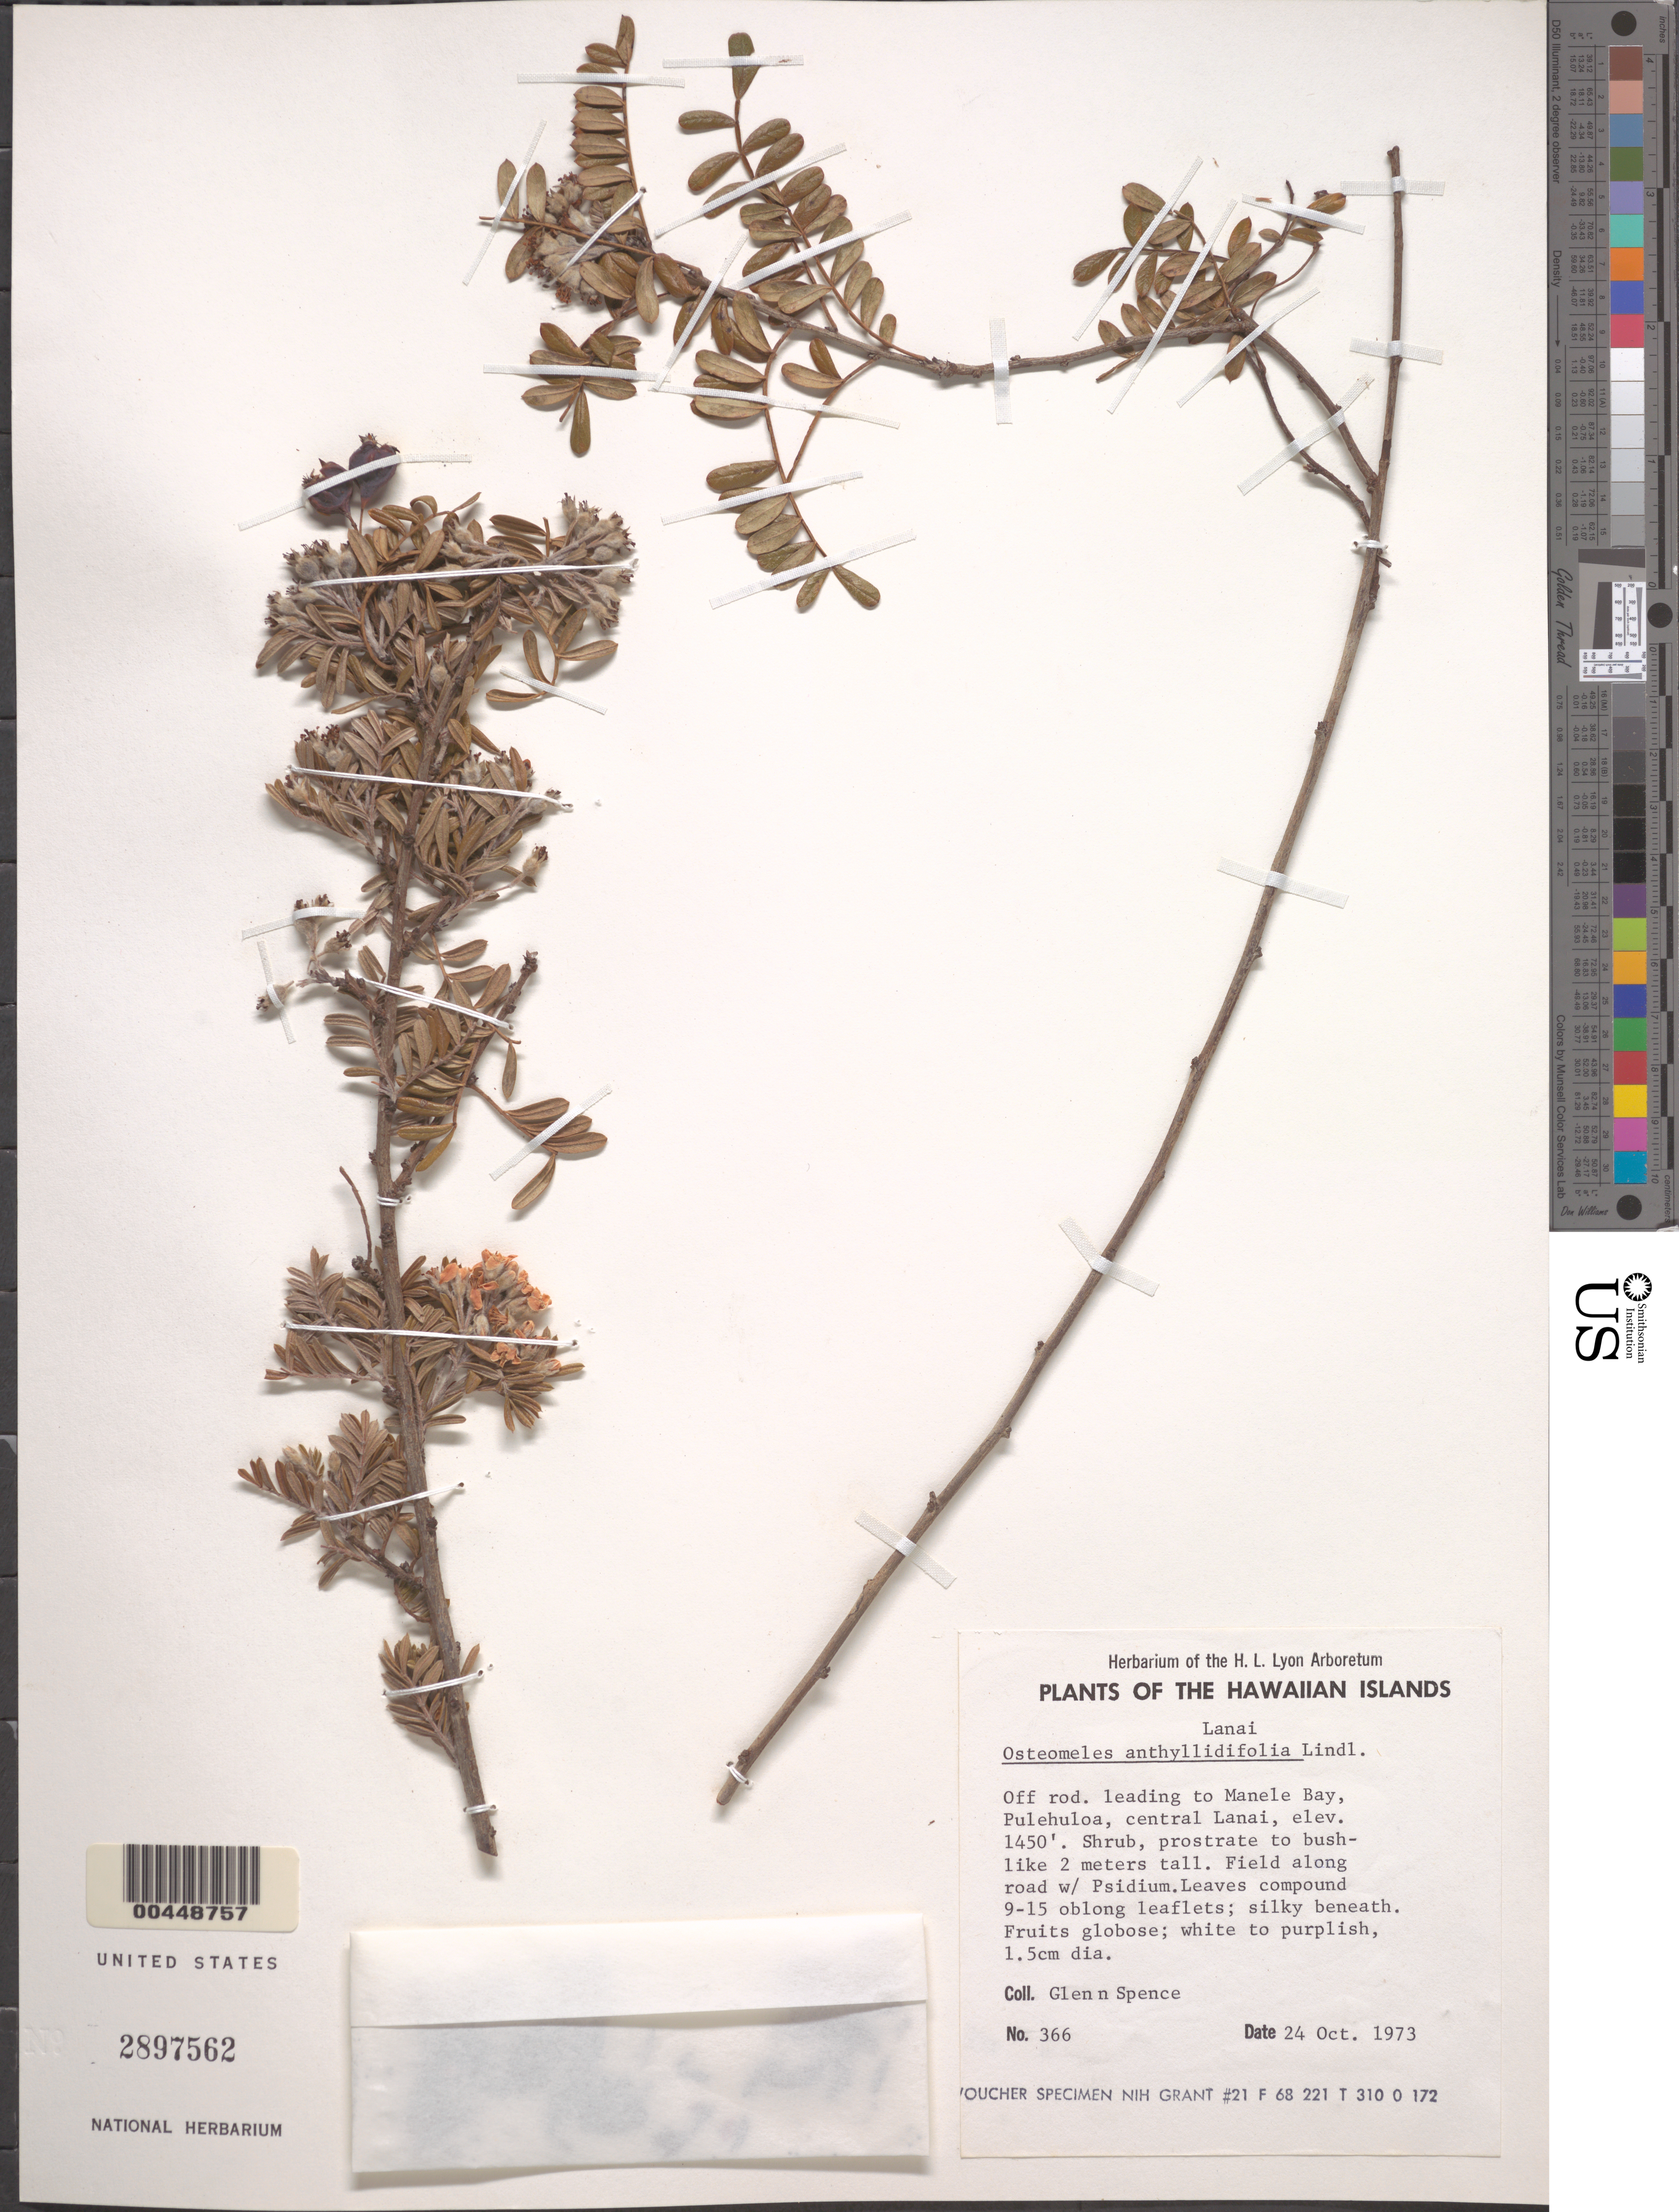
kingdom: Plantae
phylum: Tracheophyta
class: Magnoliopsida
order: Rosales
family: Rosaceae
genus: Osteomeles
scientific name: Osteomeles anthyllidifolia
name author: (Small) Lindl.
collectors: G. Spence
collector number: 366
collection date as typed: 24 Oct 1973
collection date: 1973-10-24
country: United States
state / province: Hawaii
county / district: Maui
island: Lana'i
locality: Off rd leading to Manele Bay, Pulehuloa, central Lanai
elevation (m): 442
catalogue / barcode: US 2897562